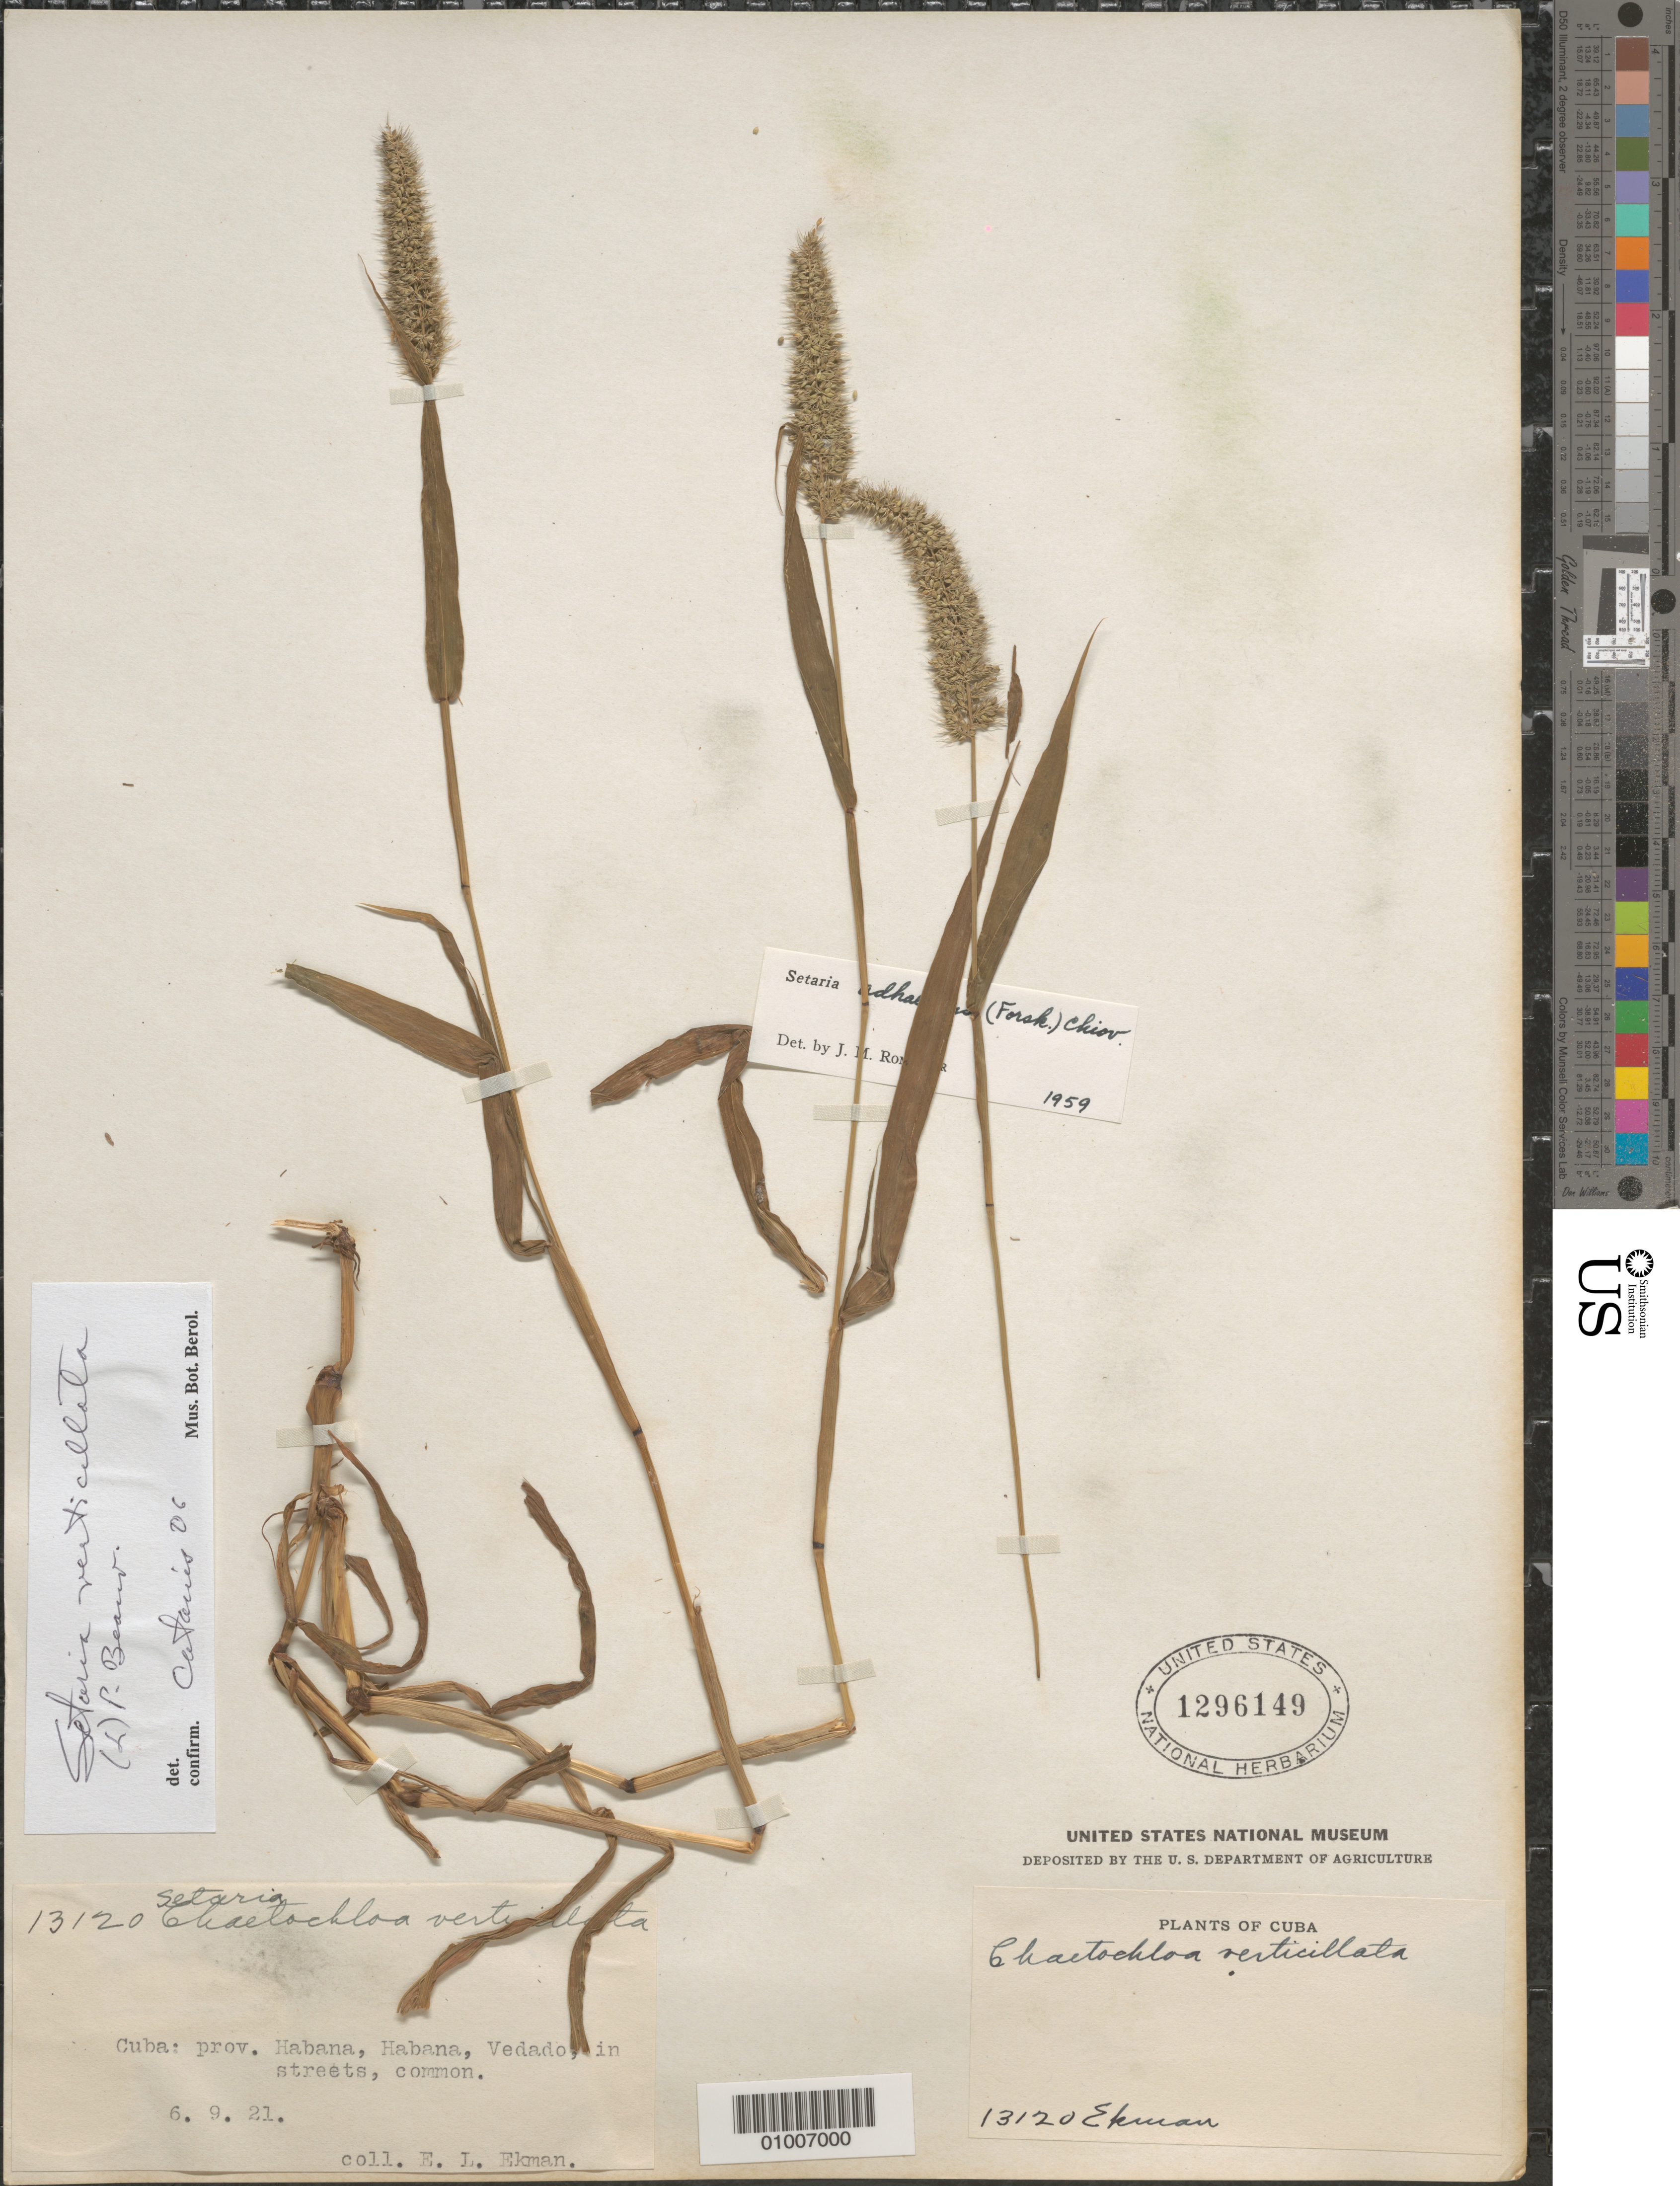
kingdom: Plantae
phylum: Tracheophyta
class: Liliopsida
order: Poales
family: Poaceae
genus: Setaria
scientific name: Setaria verticillata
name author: (L.) P. Beauv.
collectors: E. L. Ekman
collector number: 13120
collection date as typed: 06 Sep 1921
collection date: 1921-09-06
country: Cuba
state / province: La Habana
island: Cuba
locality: Habana, Vedado, in streets, common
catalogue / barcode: US 1296149